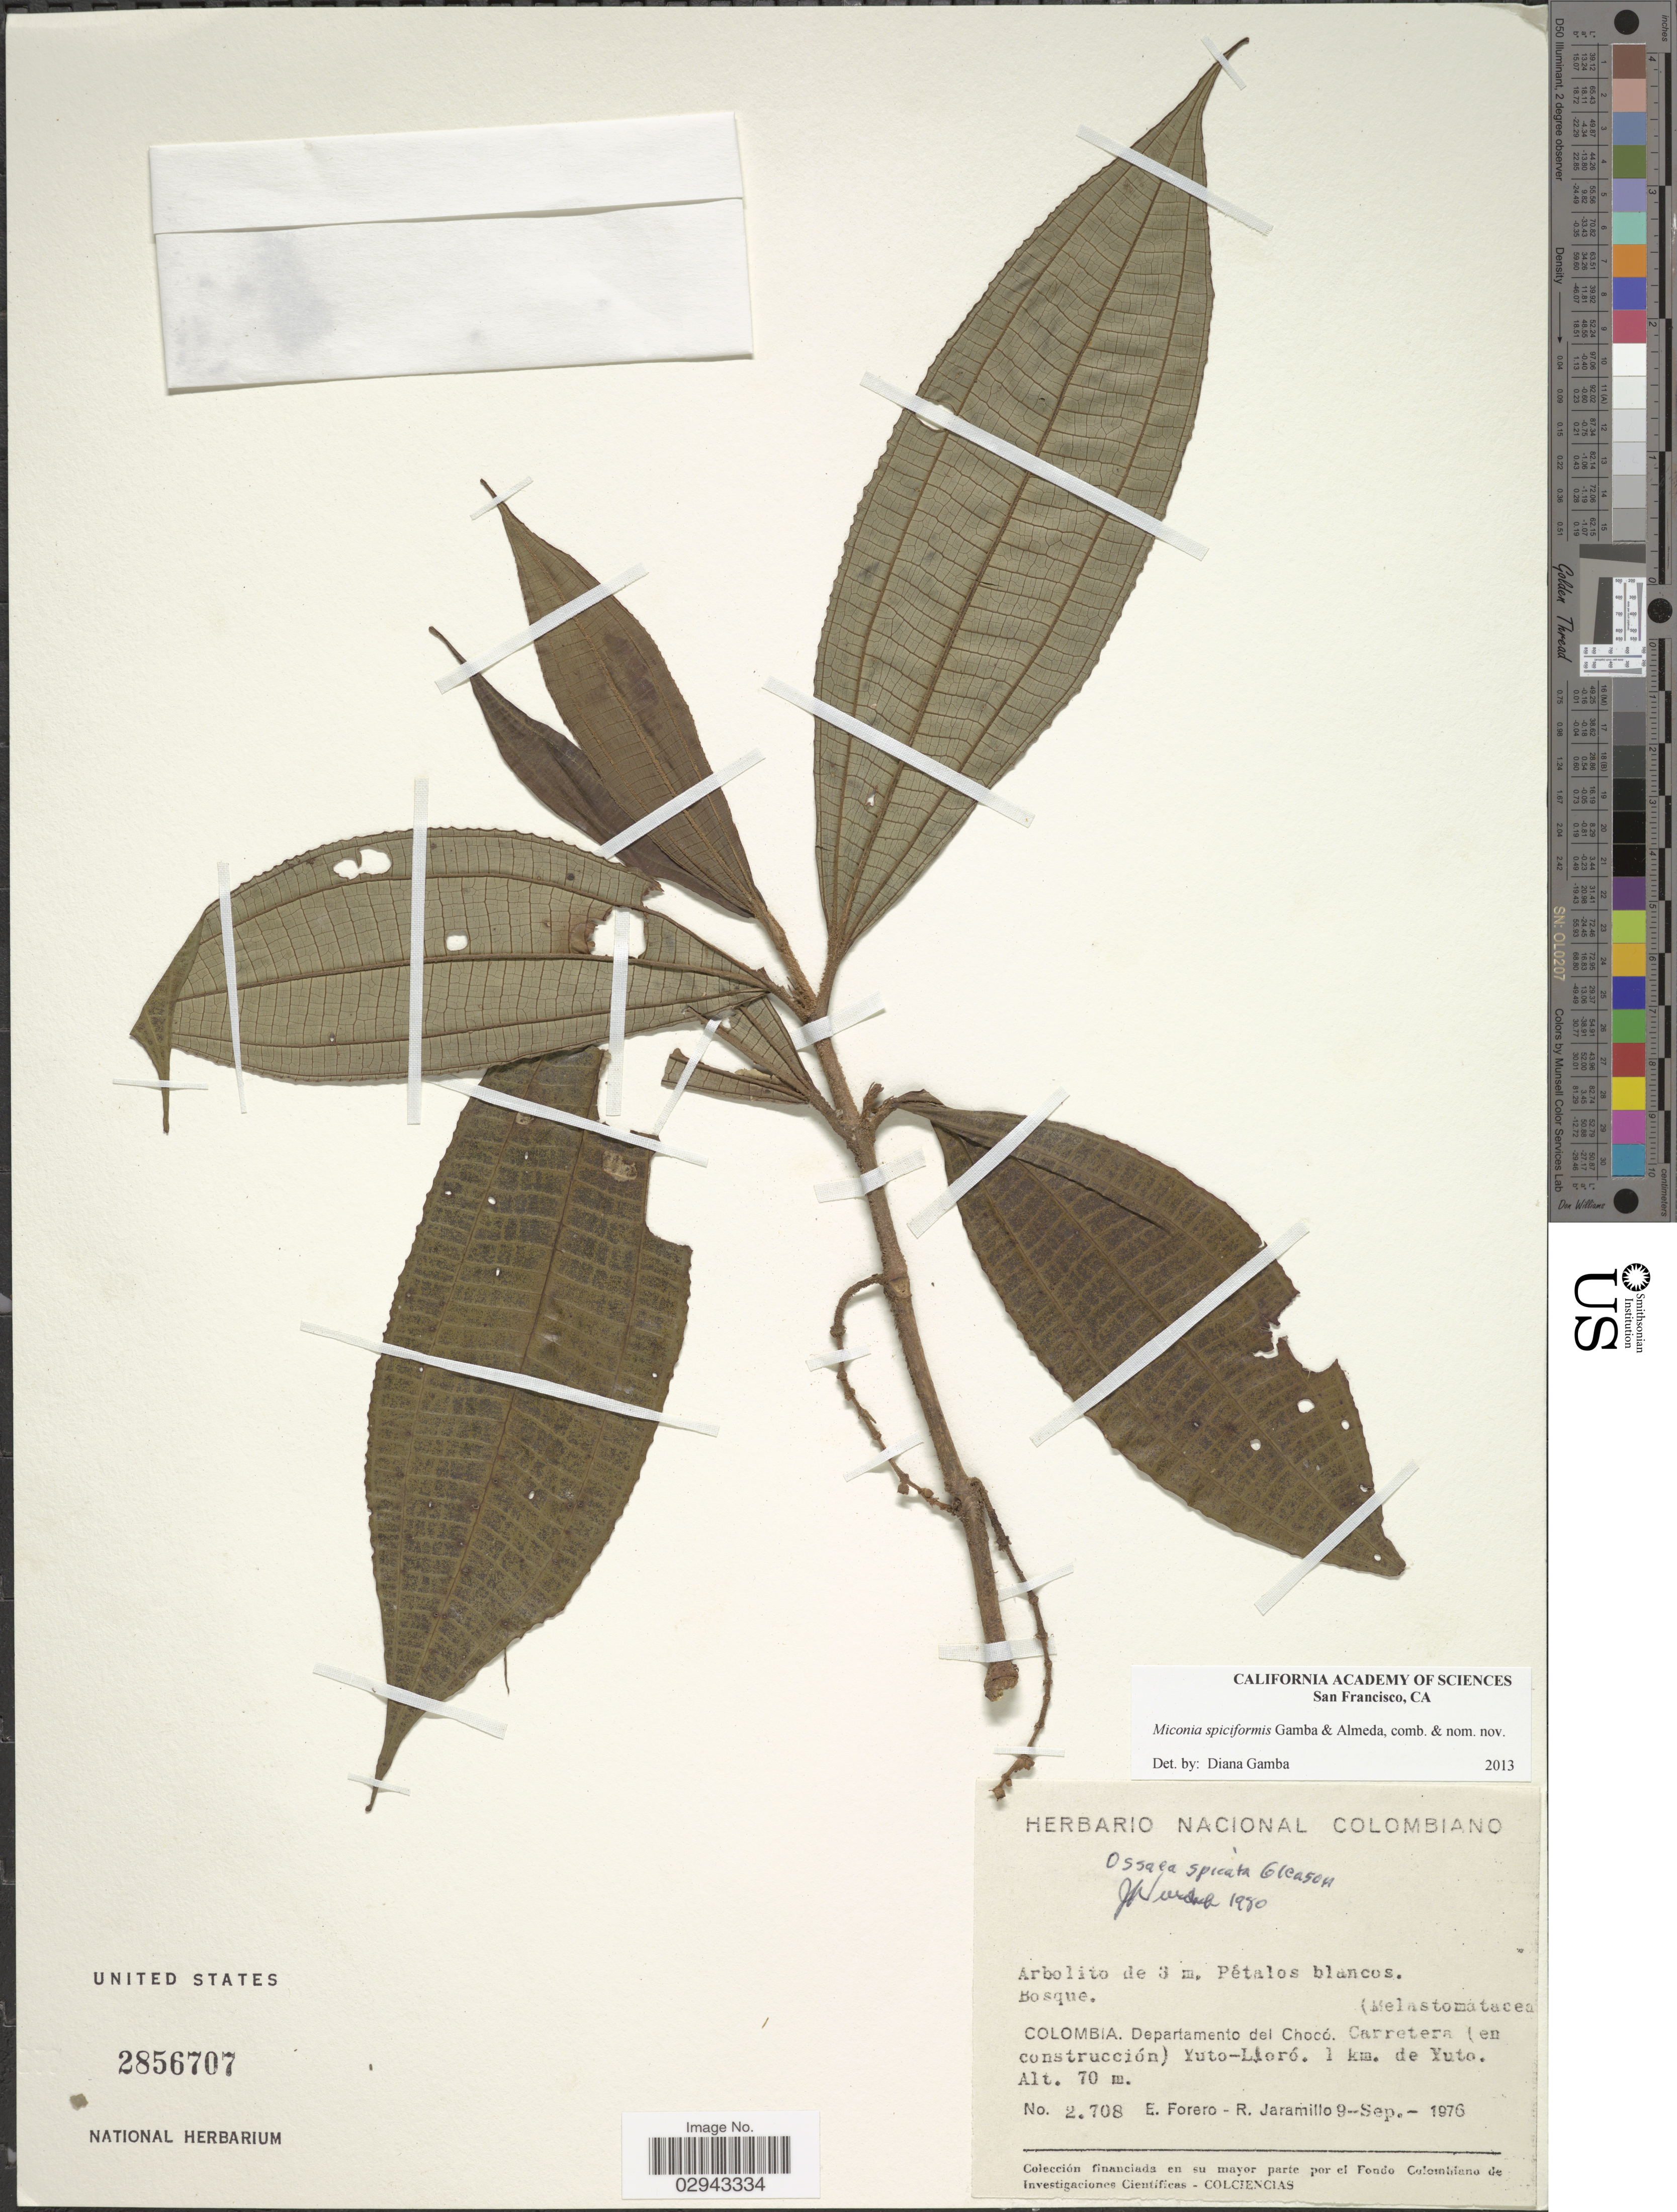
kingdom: Plantae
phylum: Tracheophyta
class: Magnoliopsida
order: Myrtales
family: Melastomataceae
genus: Miconia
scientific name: Miconia spiciformis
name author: Gamba & Almeda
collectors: E. Forero & R. Jaramillo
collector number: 2708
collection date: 1976-09-09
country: Colombia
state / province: Chocó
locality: Departamento del Chocó. Carretera (en construcción) Yuto-Lloró. 1 km. de Yuto.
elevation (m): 70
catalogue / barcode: US 2856707